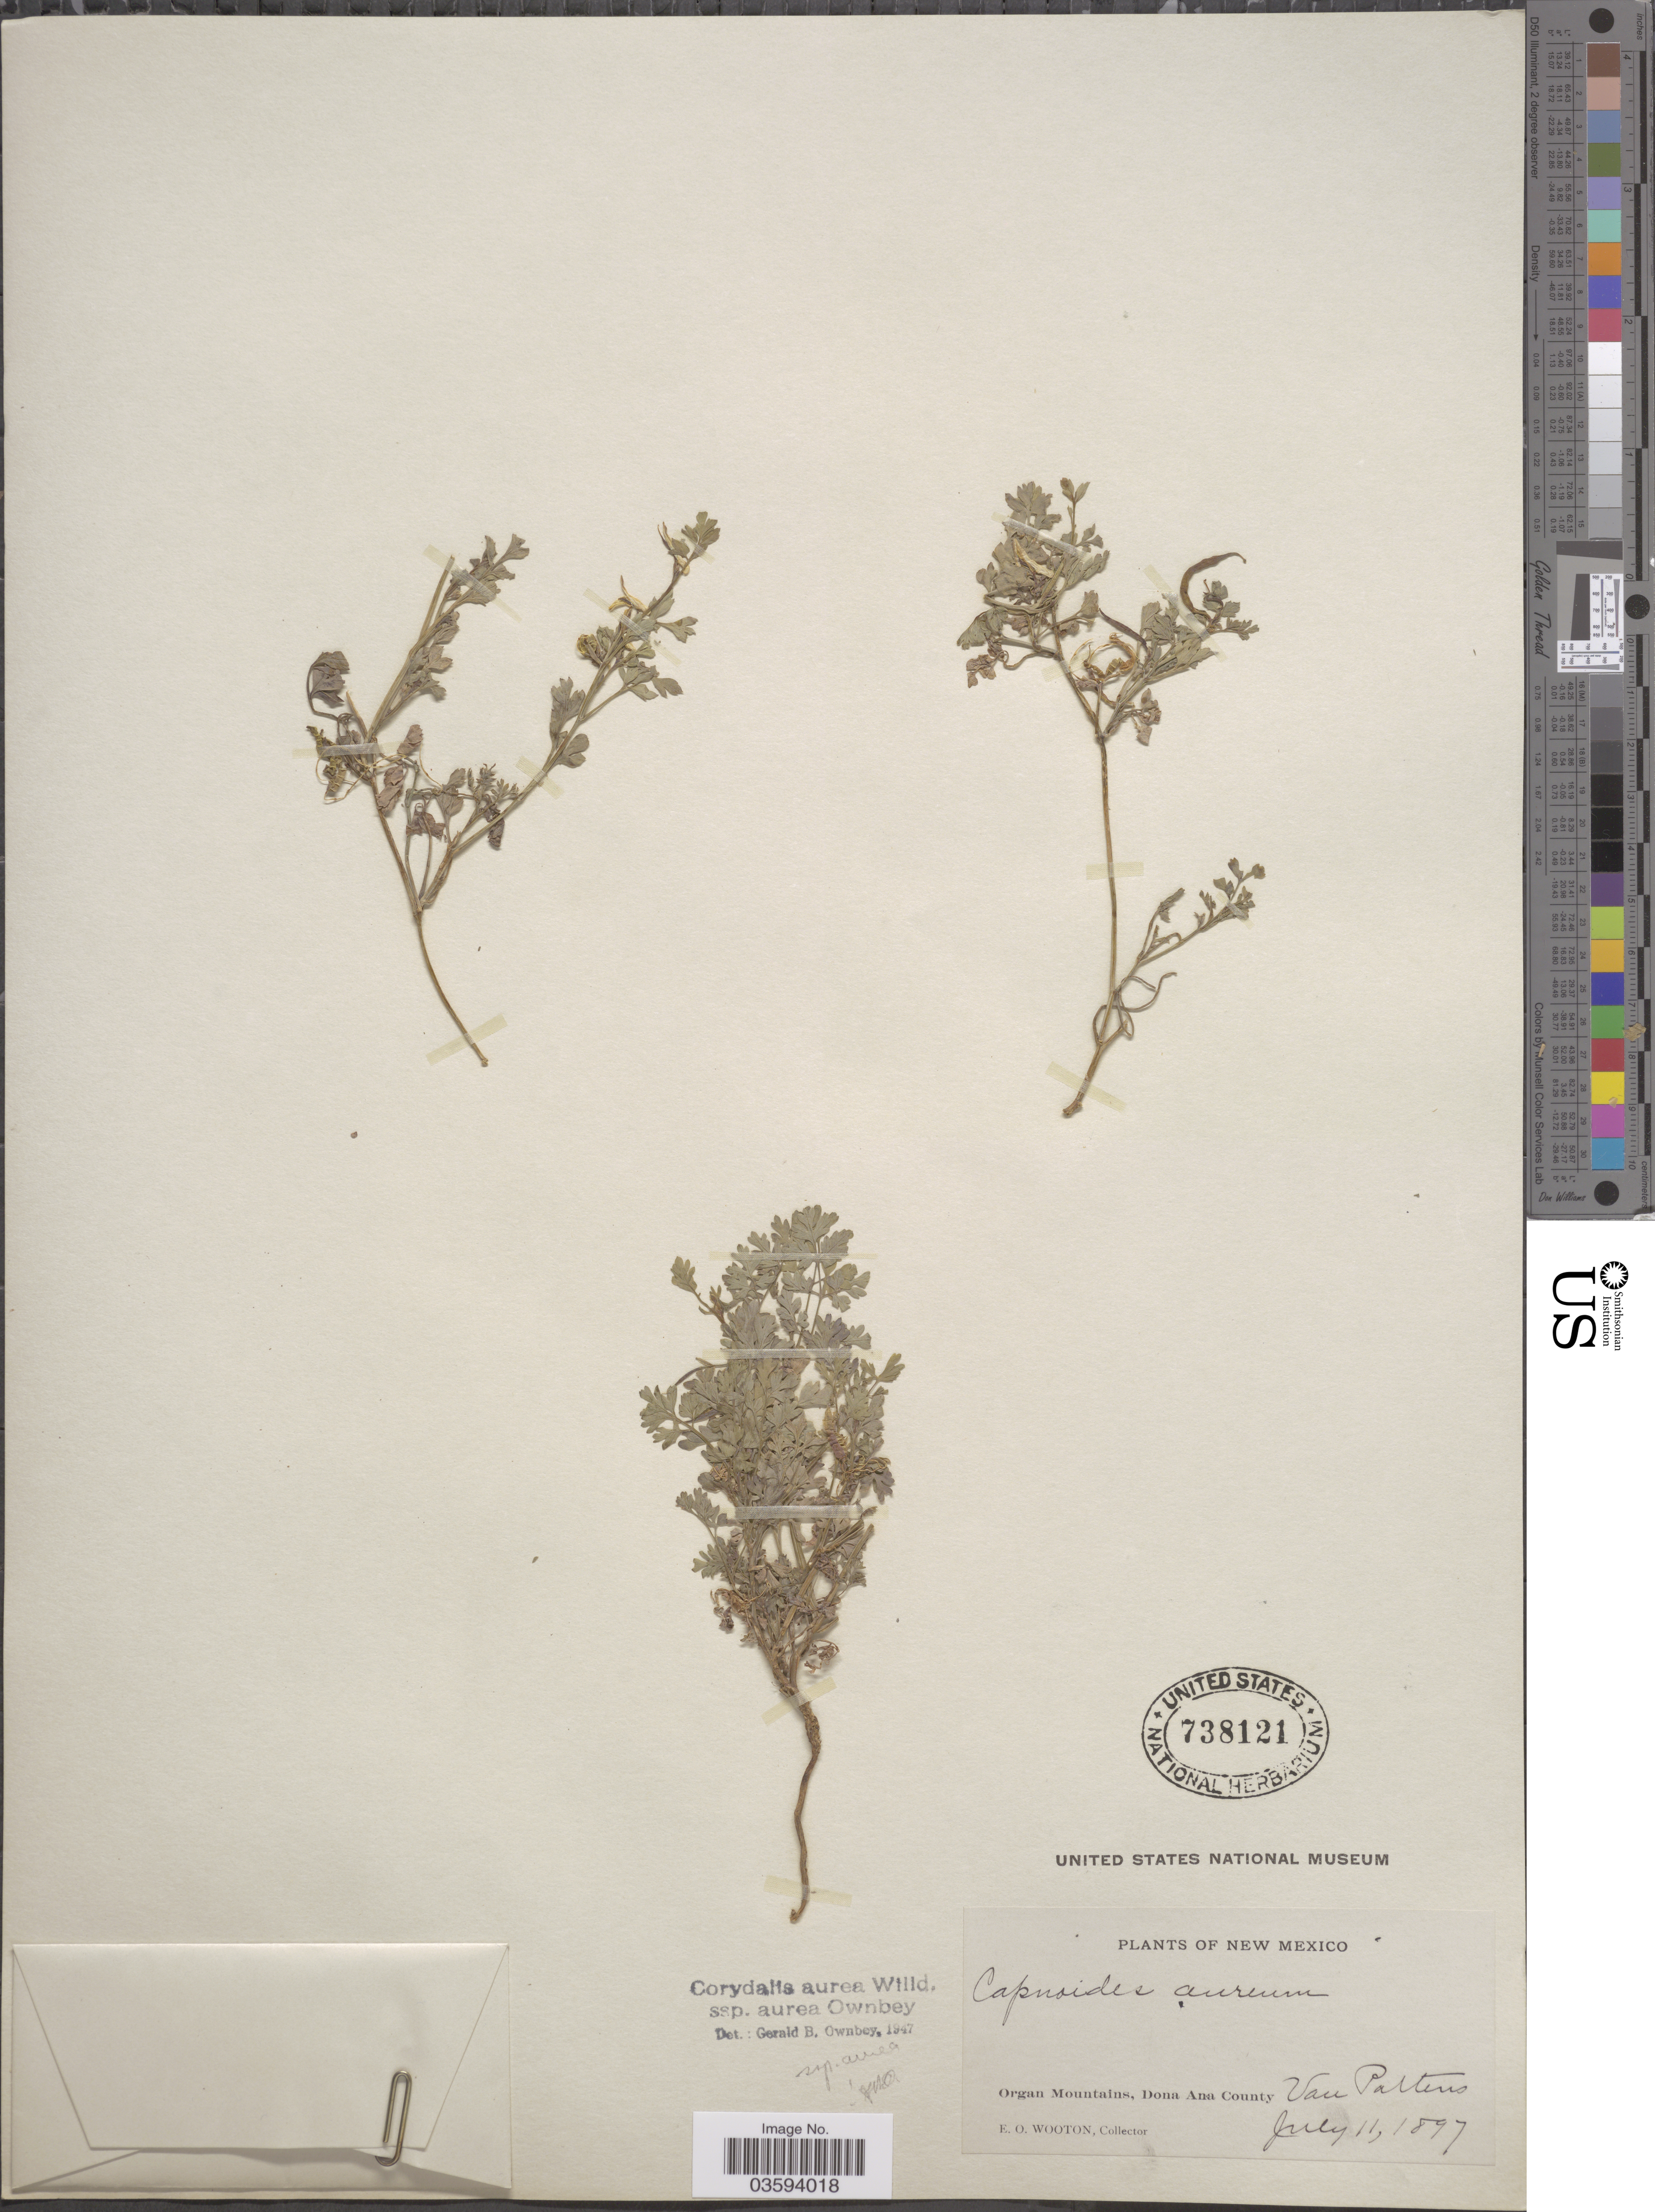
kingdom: Plantae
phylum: Tracheophyta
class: Magnoliopsida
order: Ranunculales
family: Papaveraceae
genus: Corydalis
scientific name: Corydalis aurea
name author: Willd.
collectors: E. O. Wooton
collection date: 1897-07-11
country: United States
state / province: New Mexico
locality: Organ Mountains, Dona Ana County, Van Pattens.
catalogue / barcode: US 738121